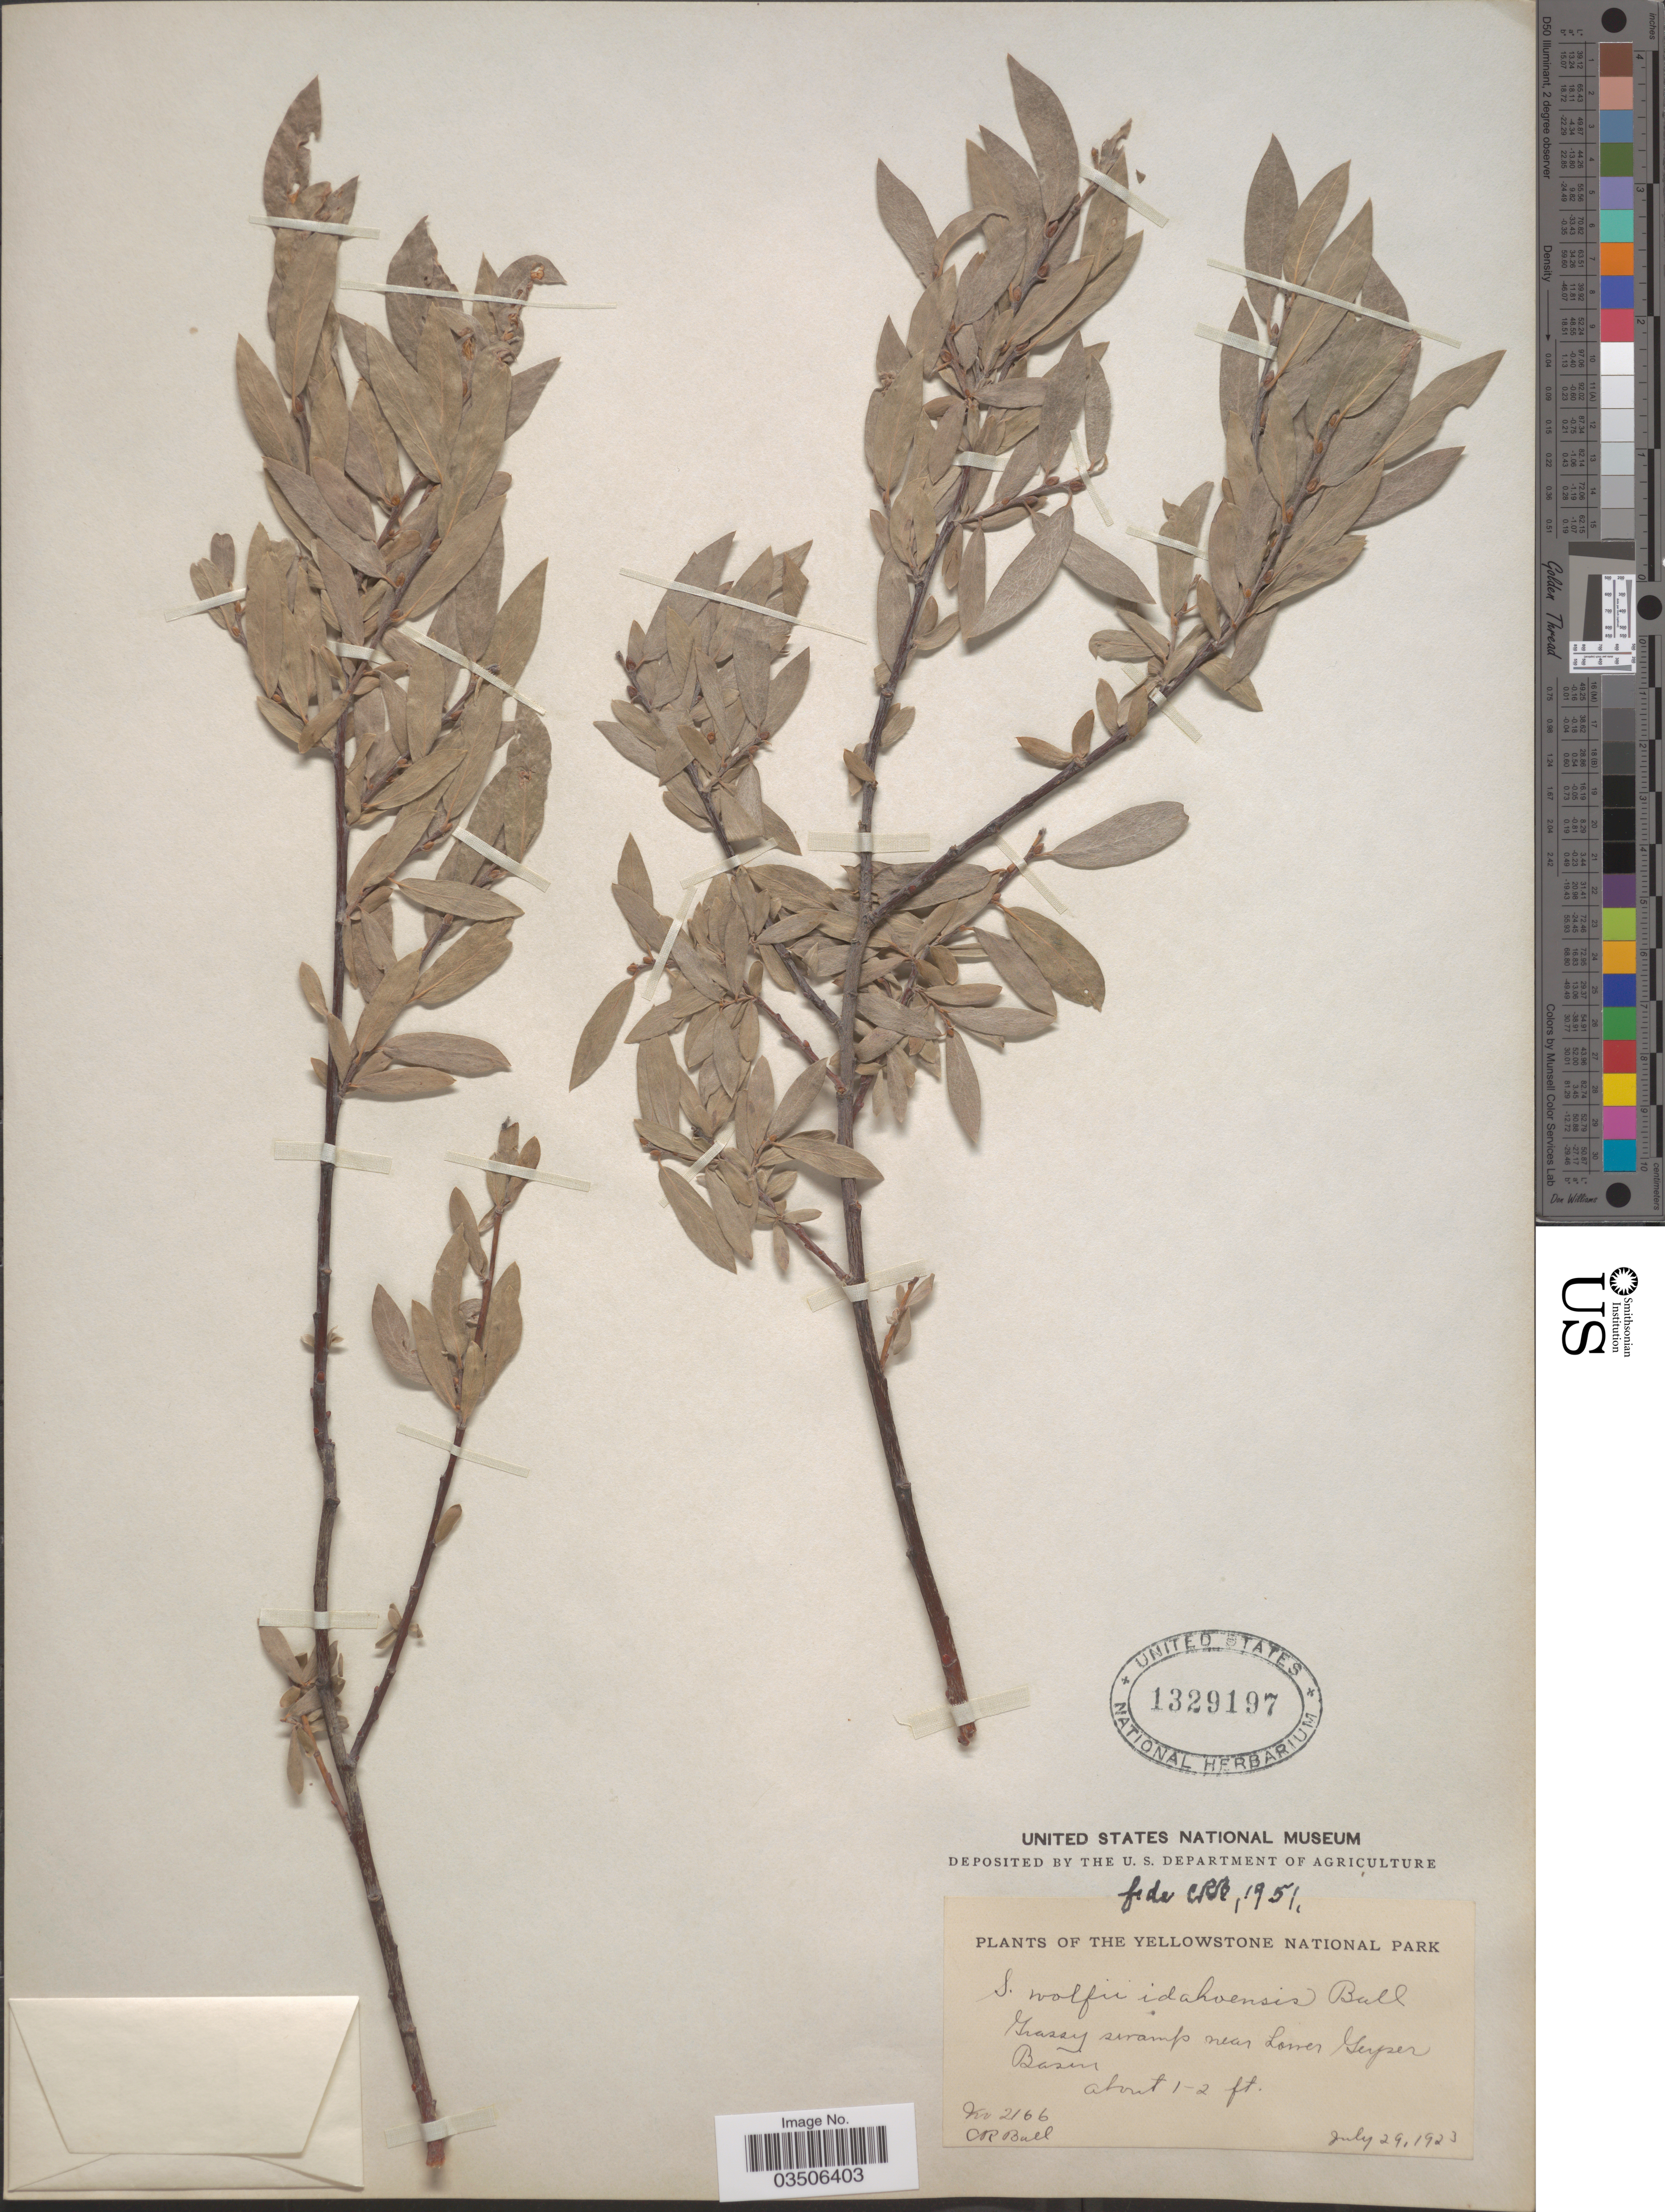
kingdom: Plantae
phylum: Tracheophyta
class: Magnoliopsida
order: Malpighiales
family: Salicaceae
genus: Salix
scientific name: Salix wolfii var. idahoensis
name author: C.R. Ball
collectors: C. R. Ball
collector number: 2166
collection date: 1923-07-29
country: United States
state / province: Wyoming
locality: The Yellowstone National Park. Grassy swamp near Lower Geyser Basin.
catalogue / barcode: US 1329197